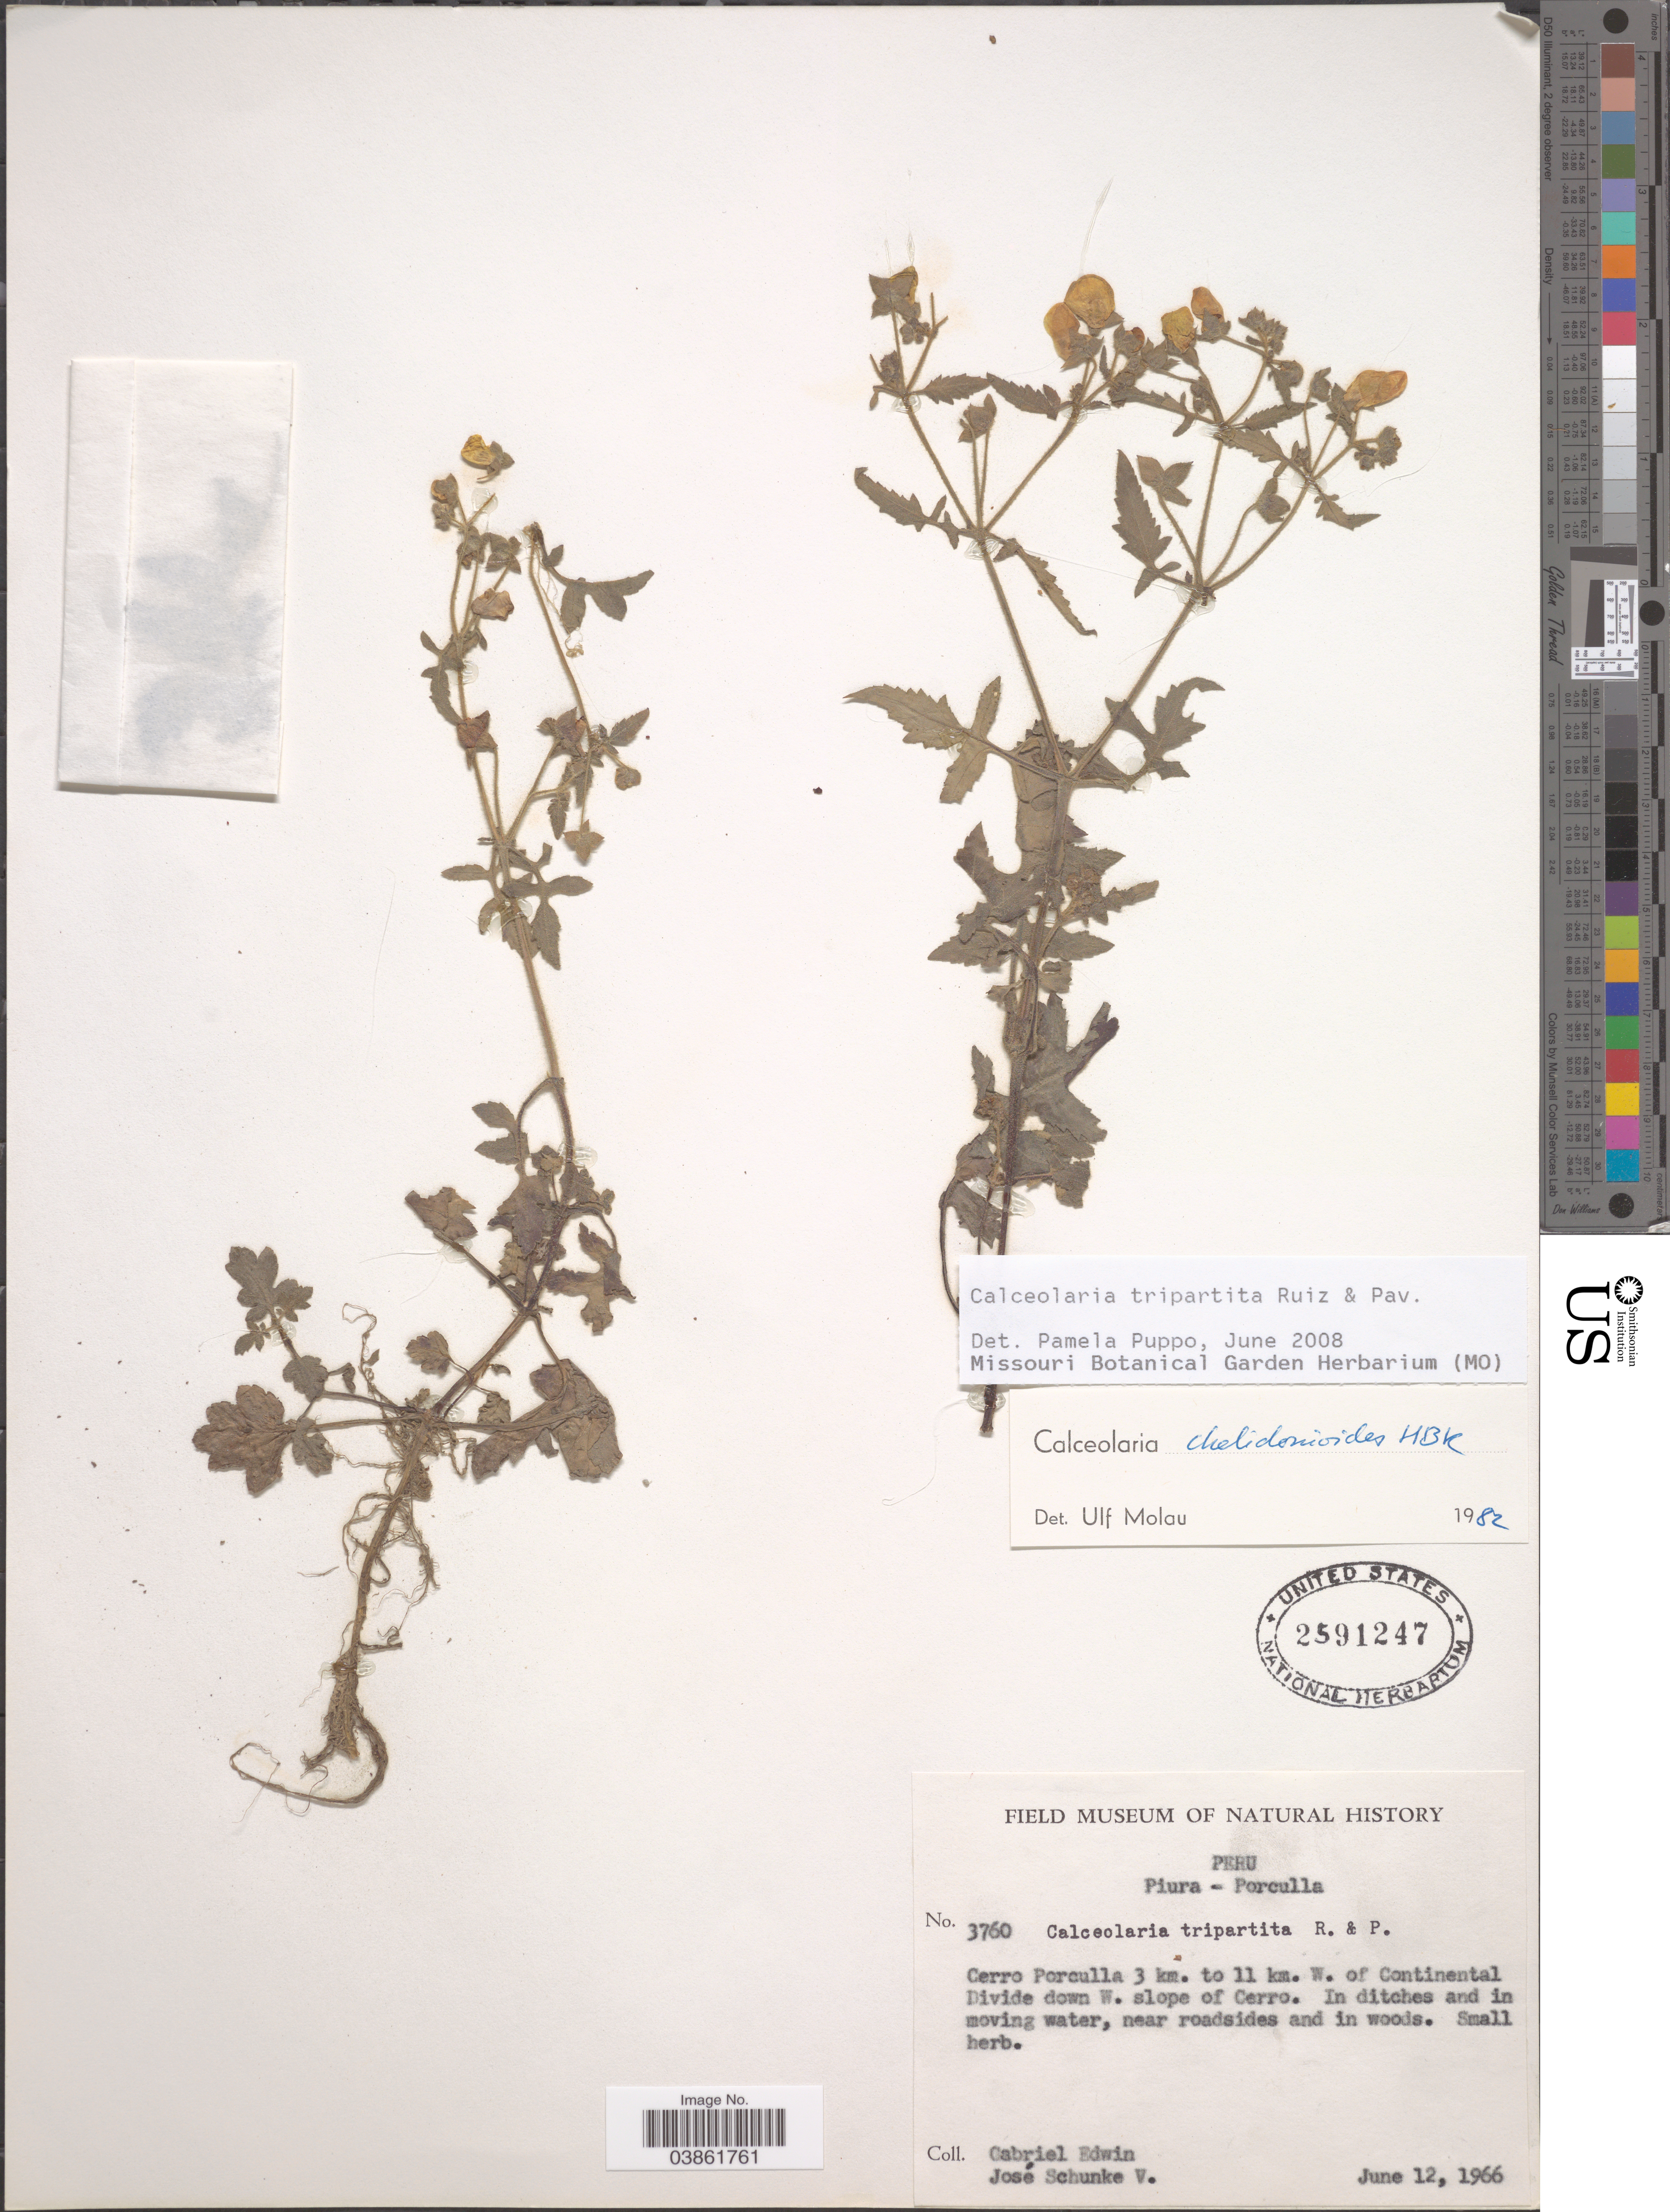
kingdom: Plantae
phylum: Tracheophyta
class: Magnoliopsida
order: Lamiales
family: Calceolariaceae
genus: Calceolaria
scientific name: Calceolaria tripartita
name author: Ruiz & Pav.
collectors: G. Edwin & J. Schunke Vigo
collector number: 3760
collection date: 1966-06-12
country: Peru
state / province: Piura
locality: Porculla. Cerro Porculla 3 km. to 11 km. W. of Continental Divide down W. slope of Cerro.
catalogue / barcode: US 2591247